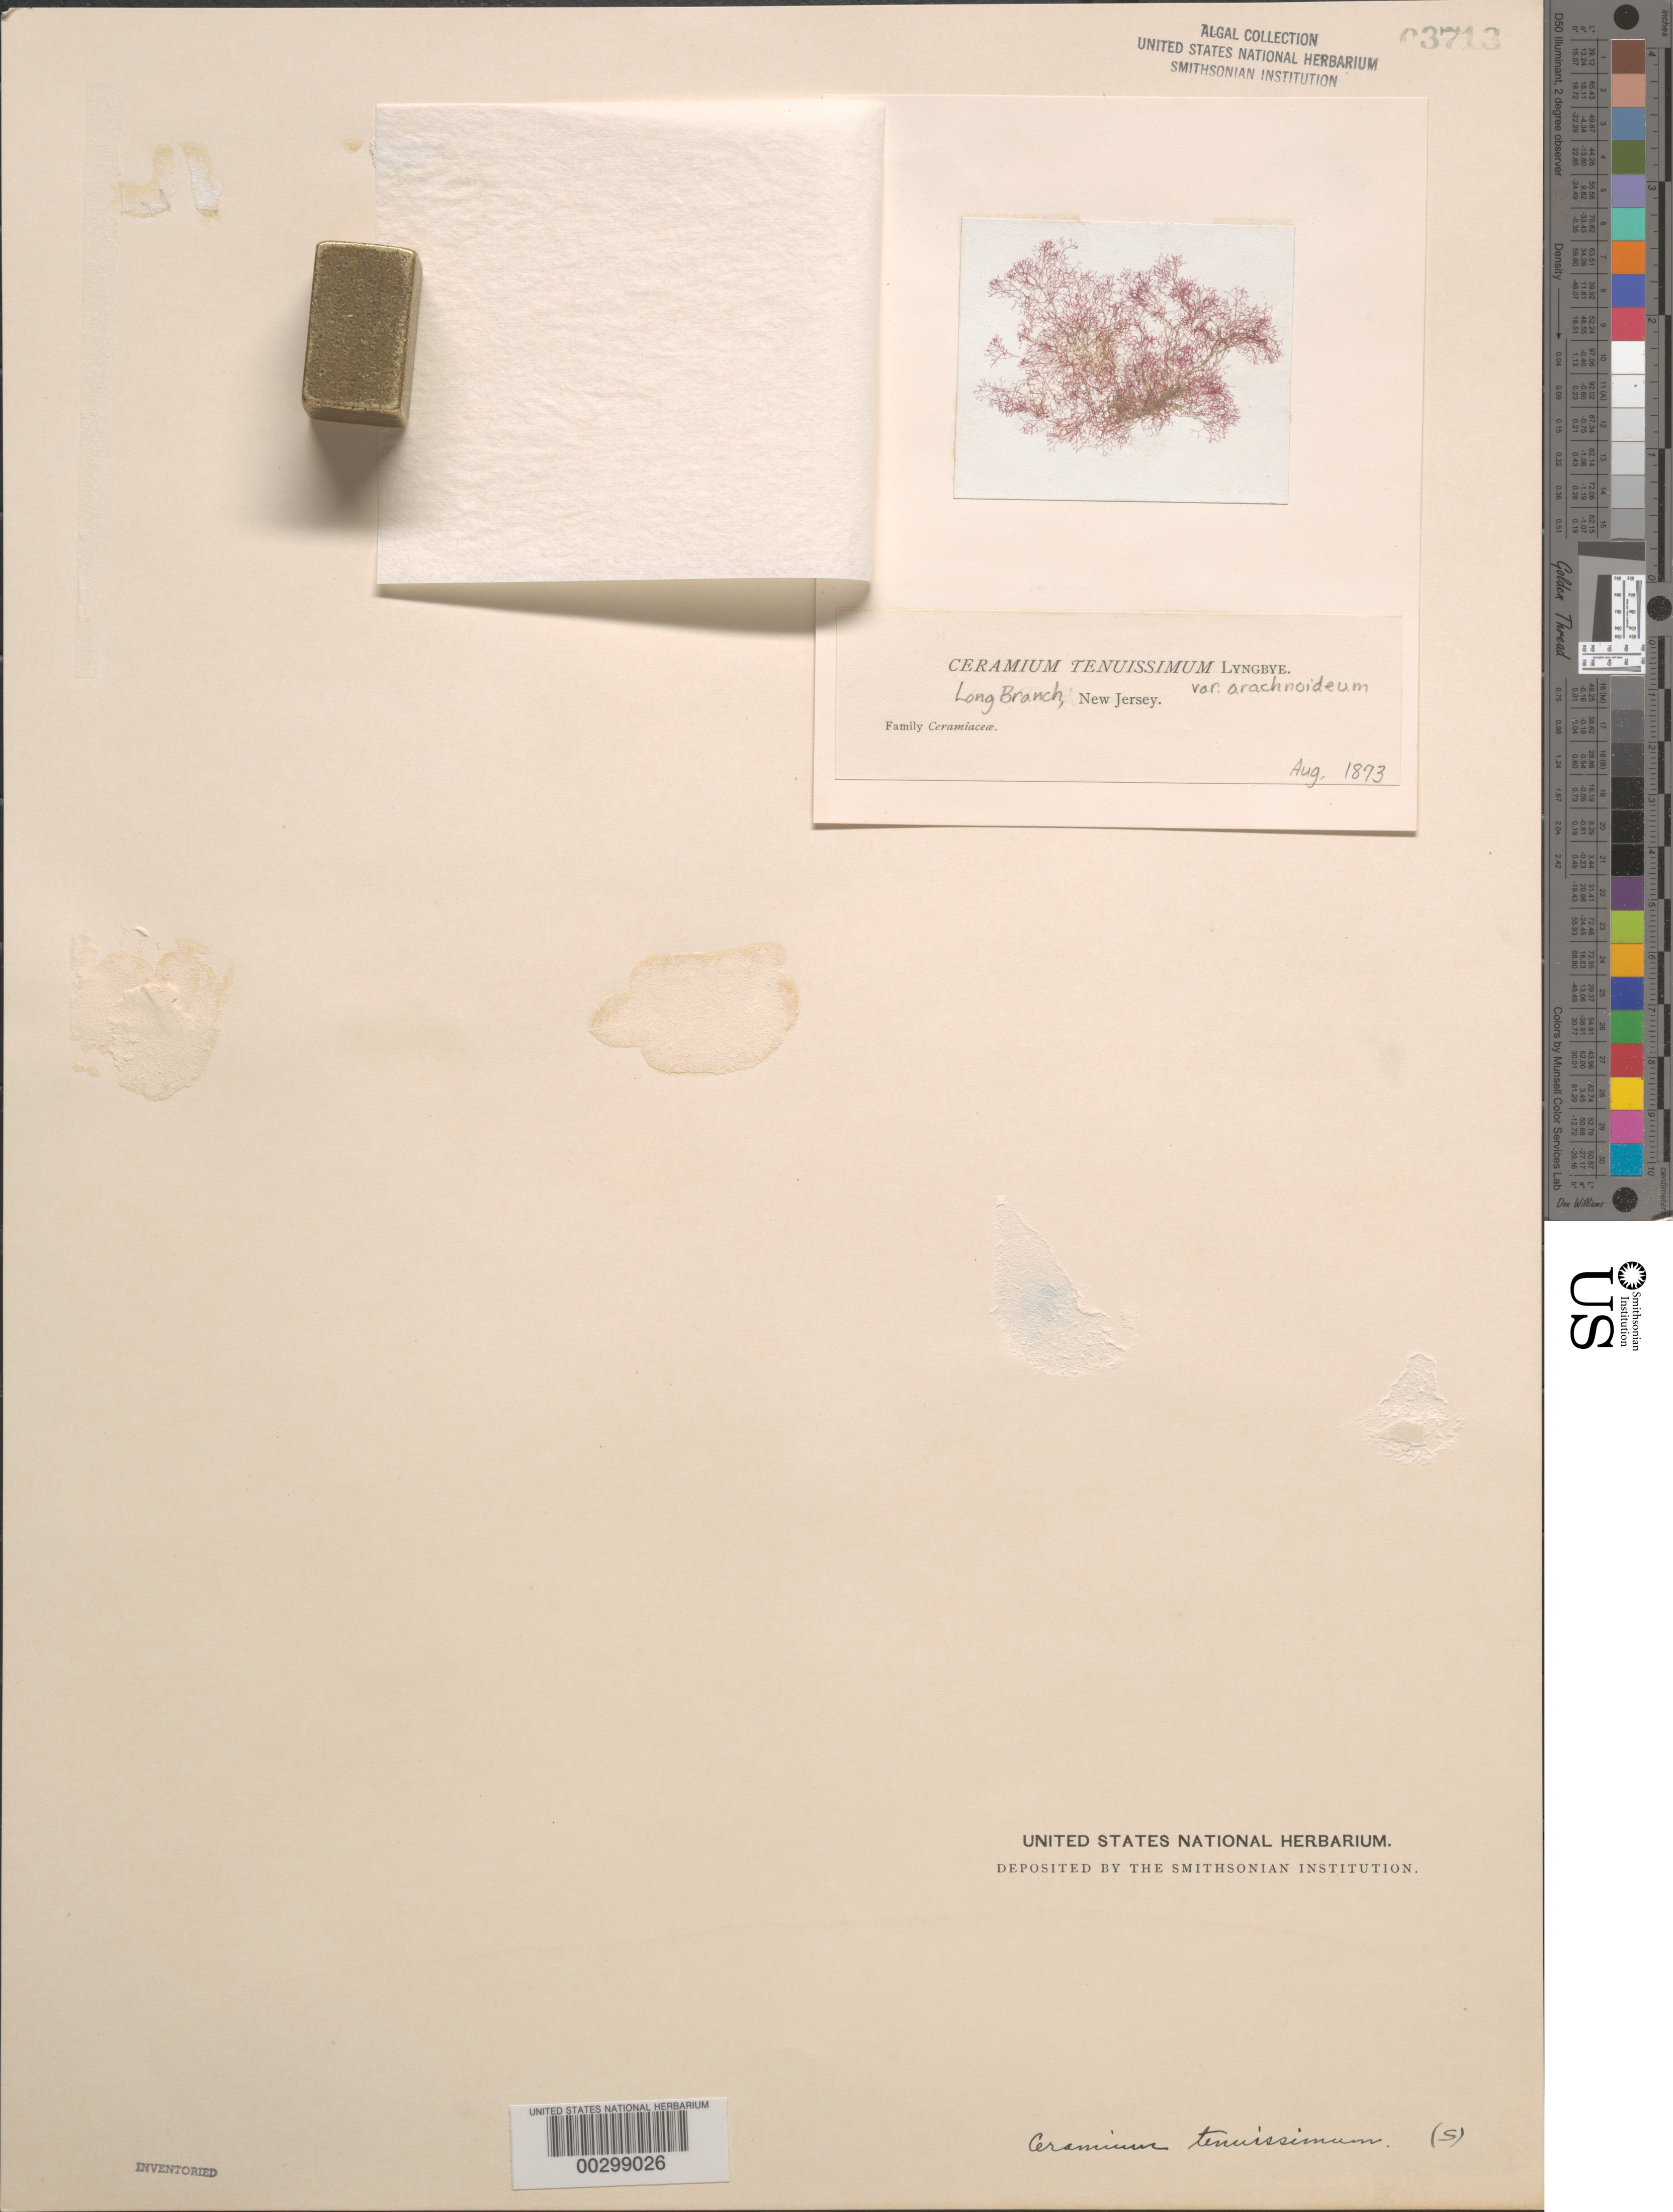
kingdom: Plantae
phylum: Rhodophyta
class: Florideophyceae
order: Ceramiales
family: Ceramiaceae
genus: Ceramium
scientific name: Ceramium diaphanum var. obscura, ined., 7/2023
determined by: Algae name updating Project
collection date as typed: Aug 1873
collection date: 1873-08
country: United States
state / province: New Jersey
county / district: Monmouth County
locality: Long Branch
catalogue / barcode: US 3713